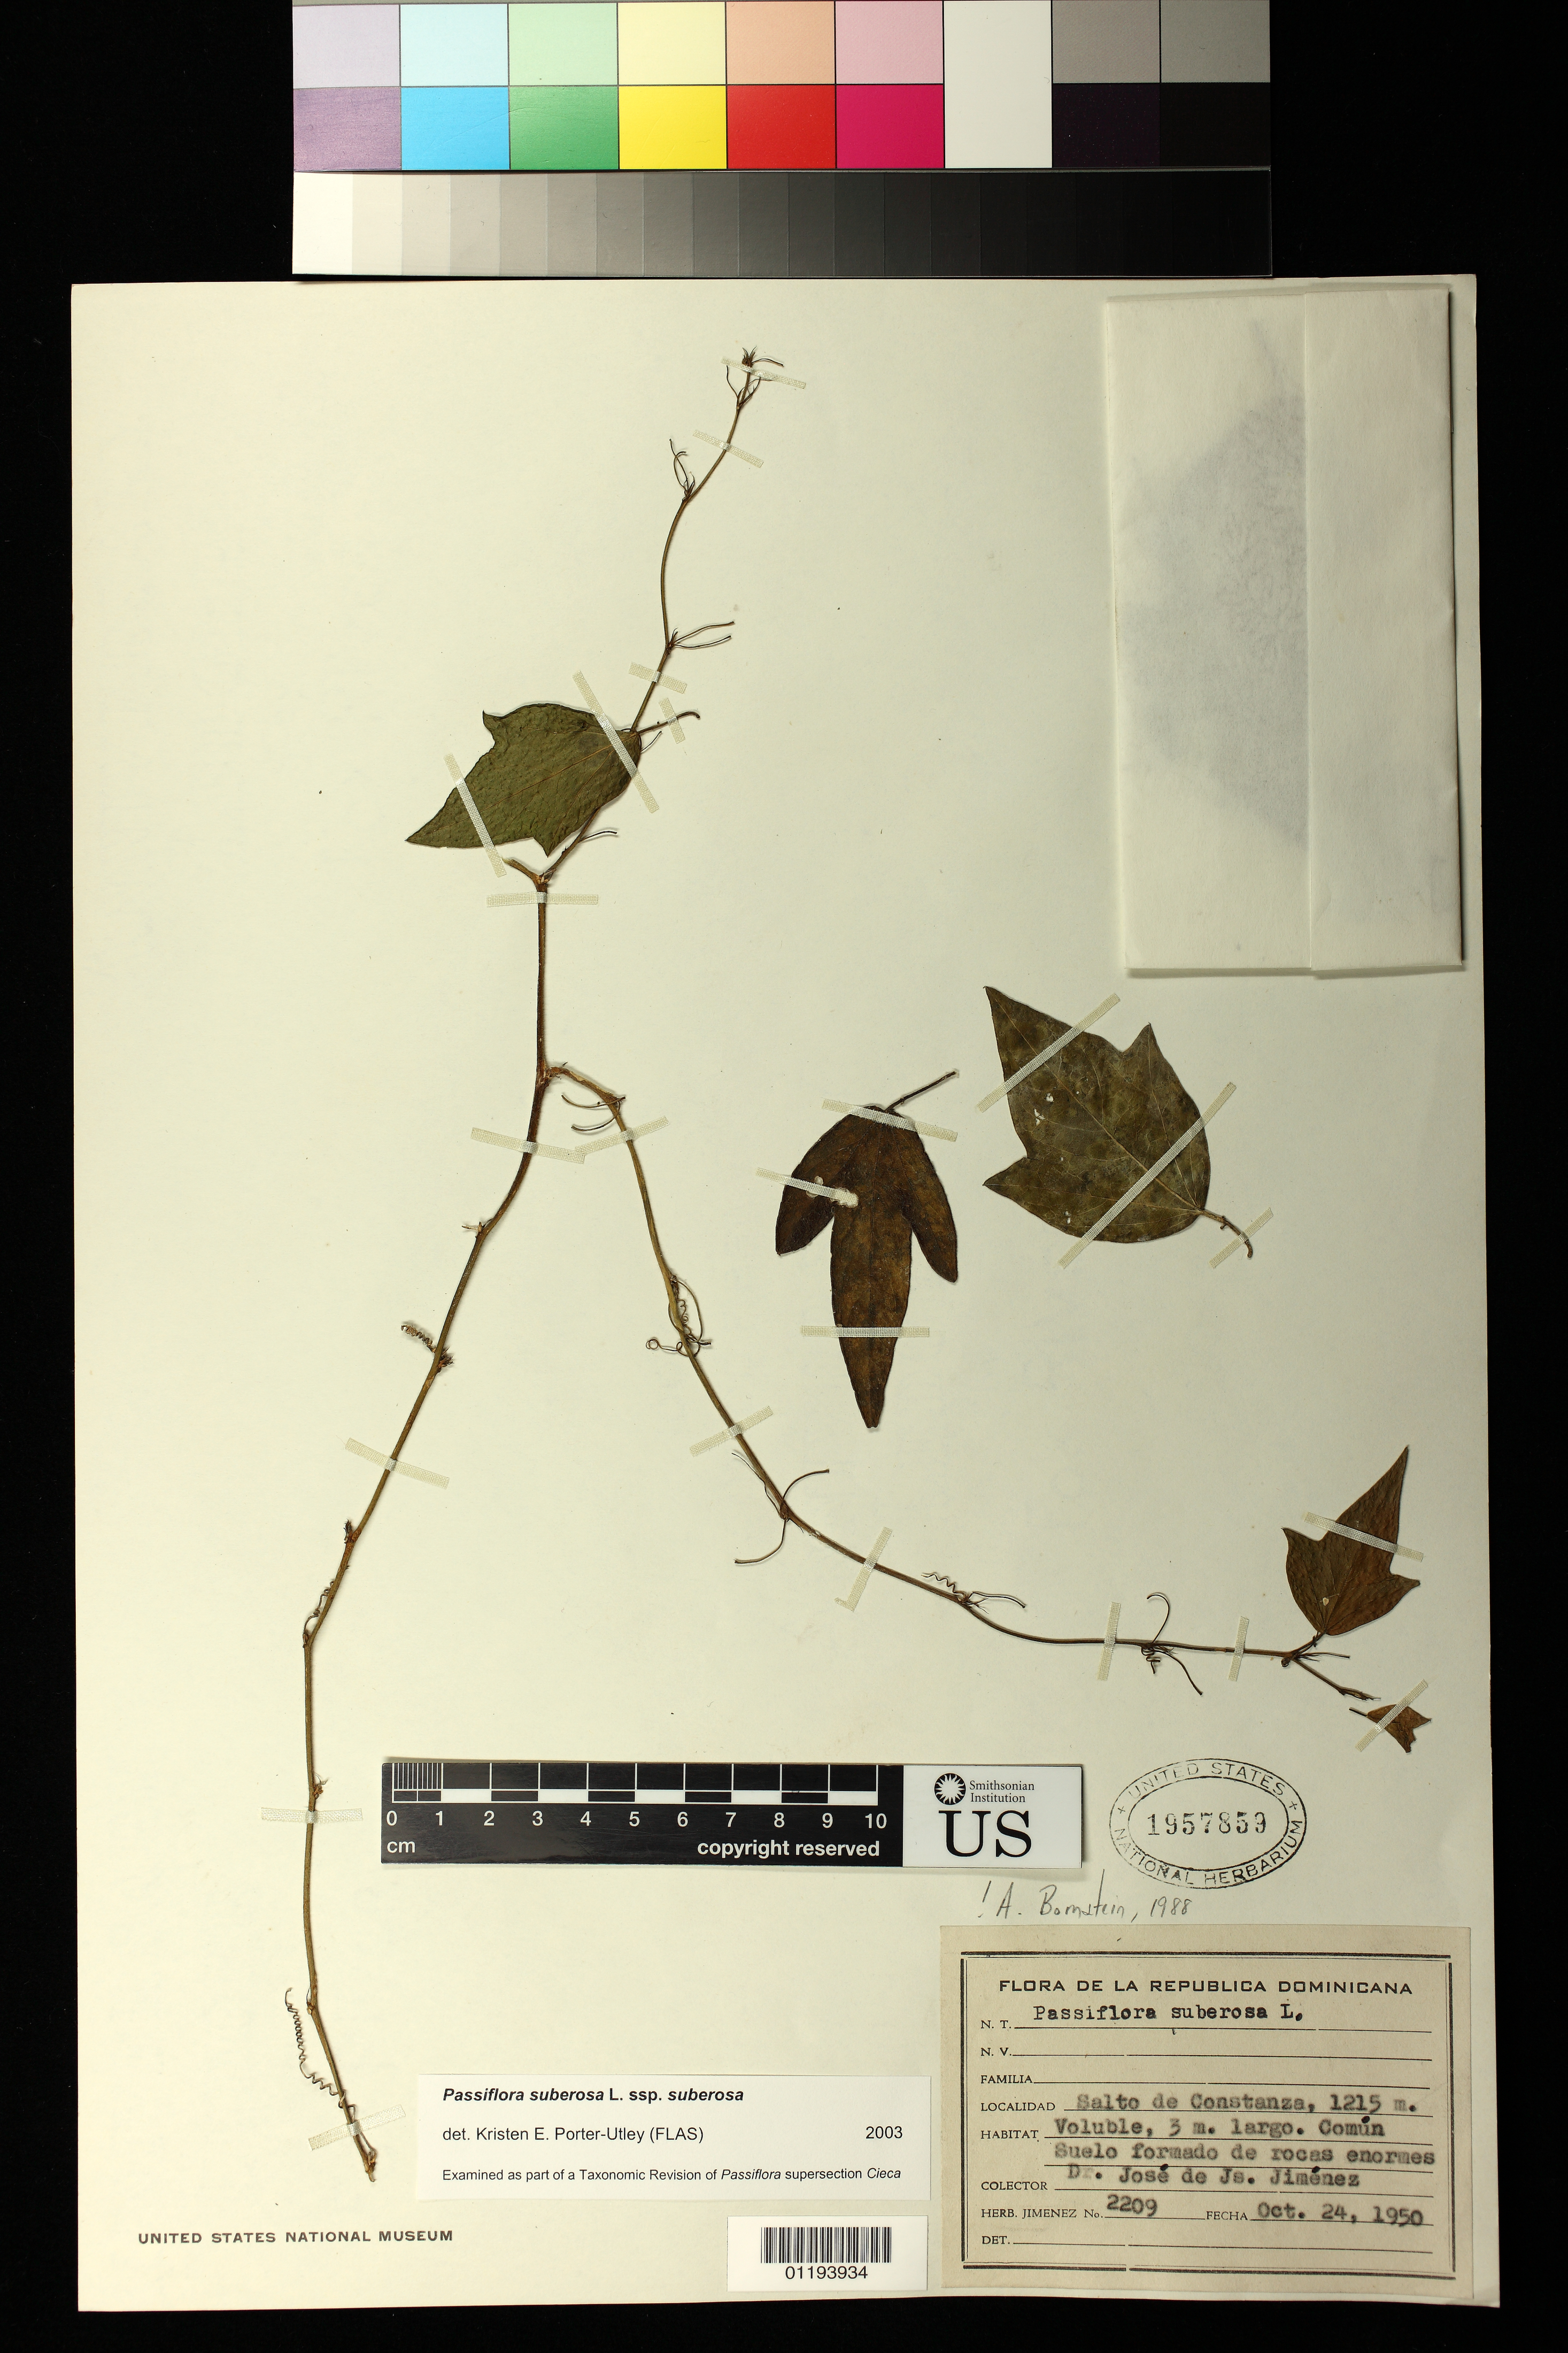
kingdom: Plantae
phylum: Tracheophyta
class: Magnoliopsida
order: Malpighiales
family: Passifloraceae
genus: Passiflora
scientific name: Passiflora suberosa subsp. suberosa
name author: L.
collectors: J. J. Jiménez Almonte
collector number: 2209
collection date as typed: Oct 24 1950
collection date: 1950-10-24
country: Dominican Republic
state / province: La Vega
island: Hispaniola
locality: Salto de Constanza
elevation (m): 1215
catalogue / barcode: US 1957859